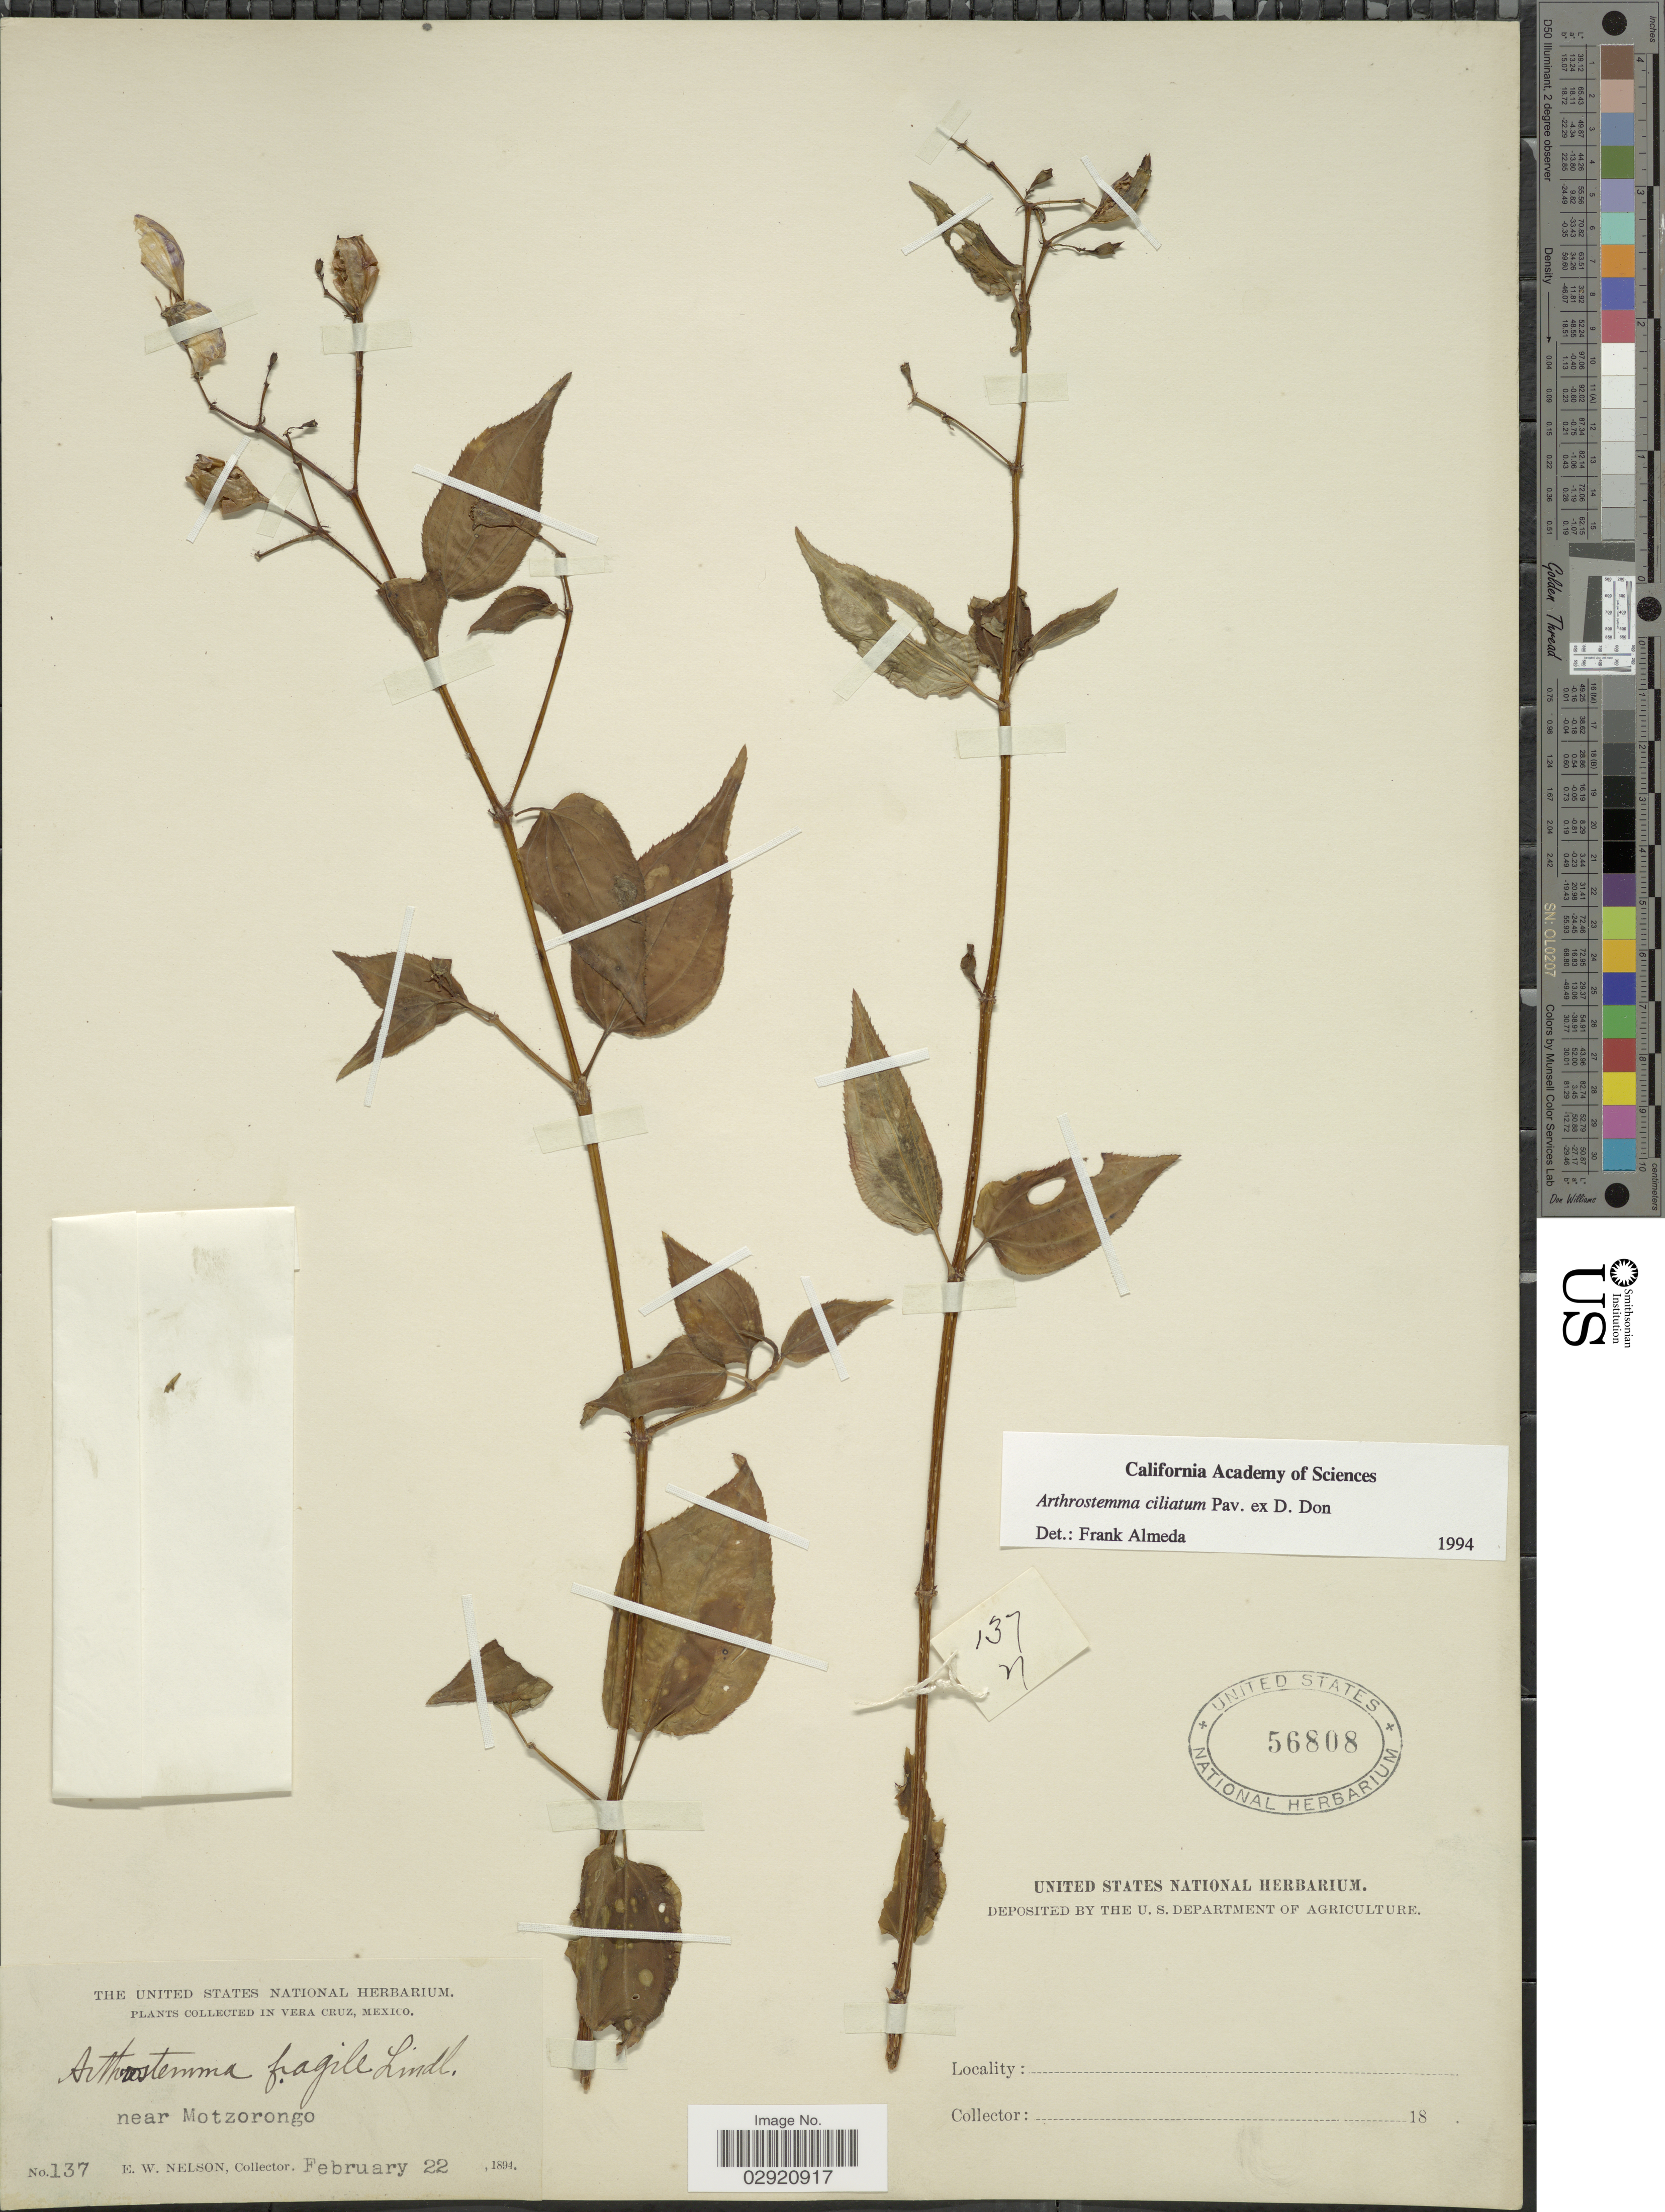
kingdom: Plantae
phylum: Tracheophyta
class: Magnoliopsida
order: Myrtales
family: Melastomataceae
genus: Arthrostemma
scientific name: Arthrostemma ciliatum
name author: Pav. ex D. Don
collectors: E. W. Nelson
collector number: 137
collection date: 1894-02-22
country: Mexico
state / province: Veracruz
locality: Vera Cruz. Near Motzorongo.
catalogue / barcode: US 56808